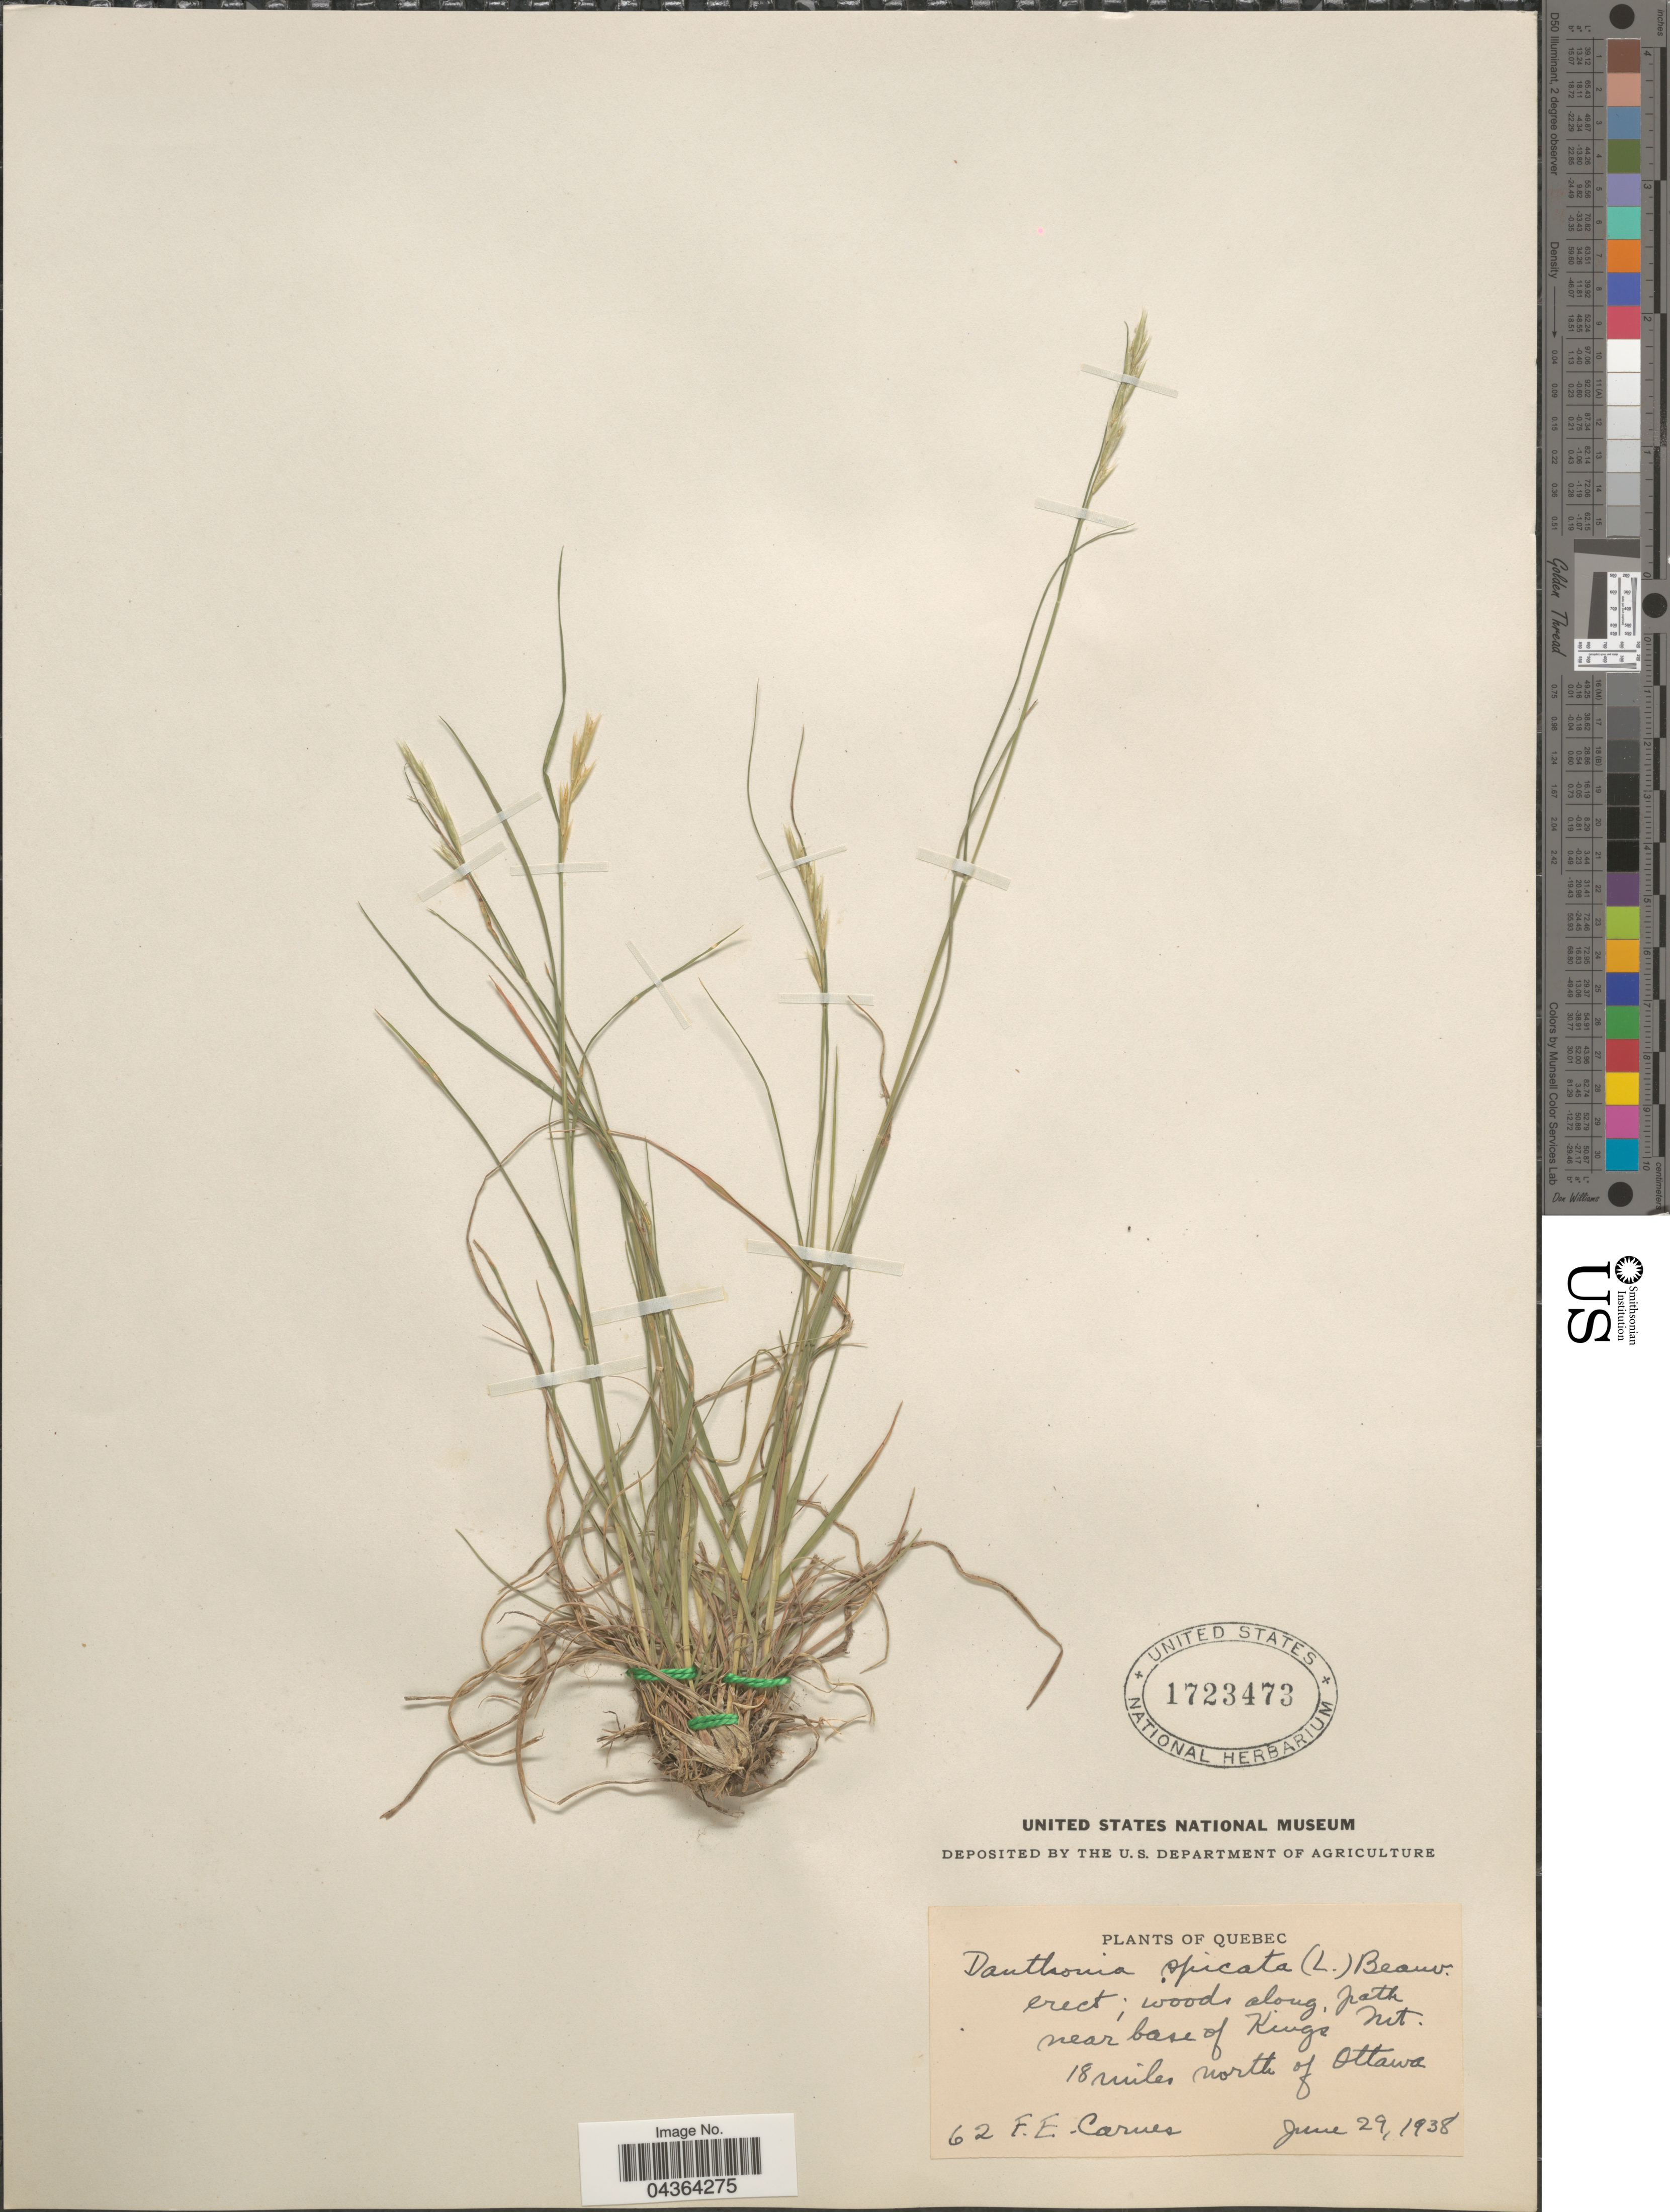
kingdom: Plantae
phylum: Tracheophyta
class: Liliopsida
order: Poales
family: Poaceae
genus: Danthonia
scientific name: Danthonia spicata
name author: (L.) P. Beauv. ex Roem. & Schult.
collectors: F. Carnes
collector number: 62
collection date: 1938-06-29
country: Canada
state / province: Quebec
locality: Woods along, path near base of King's Mt. 18 miles north of Ottawa.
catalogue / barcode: US 1723473